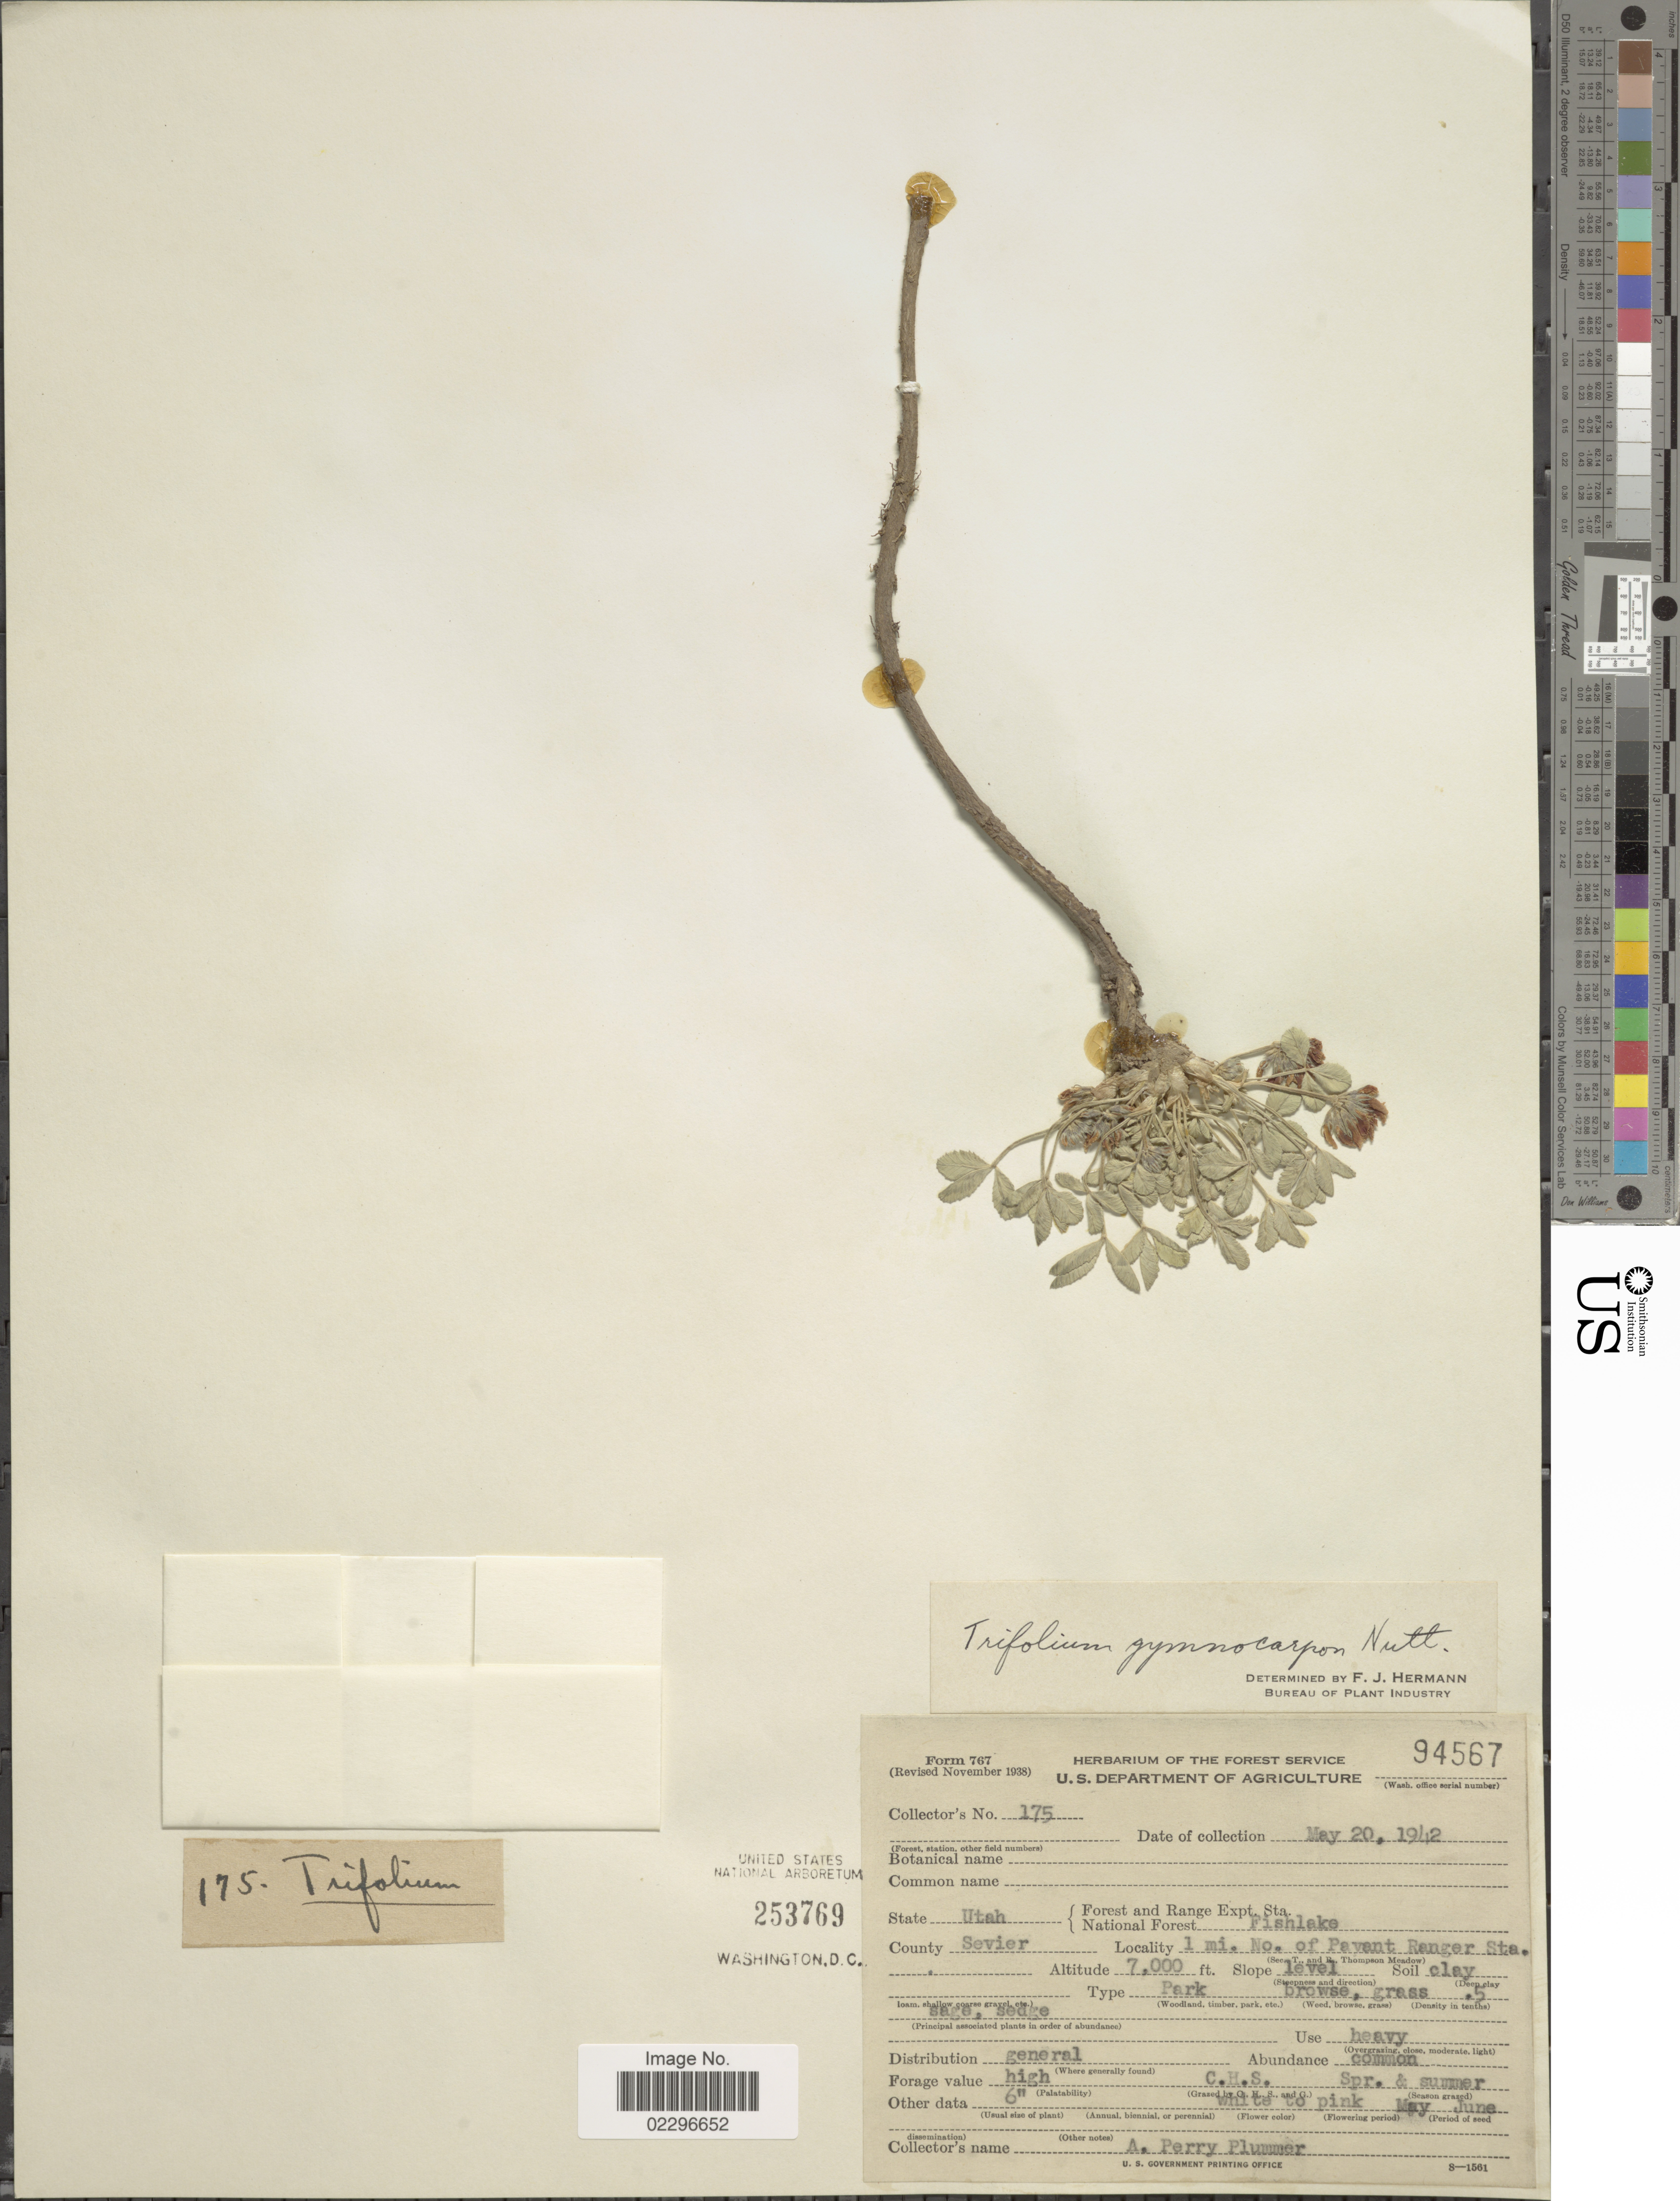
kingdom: Plantae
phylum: Tracheophyta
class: Magnoliopsida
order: Fabales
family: Fabaceae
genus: Trifolium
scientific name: Trifolium gymnocarpon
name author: Nutt.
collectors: A. Plummer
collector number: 175/94567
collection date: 1942-05-20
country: United States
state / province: Utah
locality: Seveir County. 1 mi. No. of Pavant Ranger Sta.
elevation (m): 2134